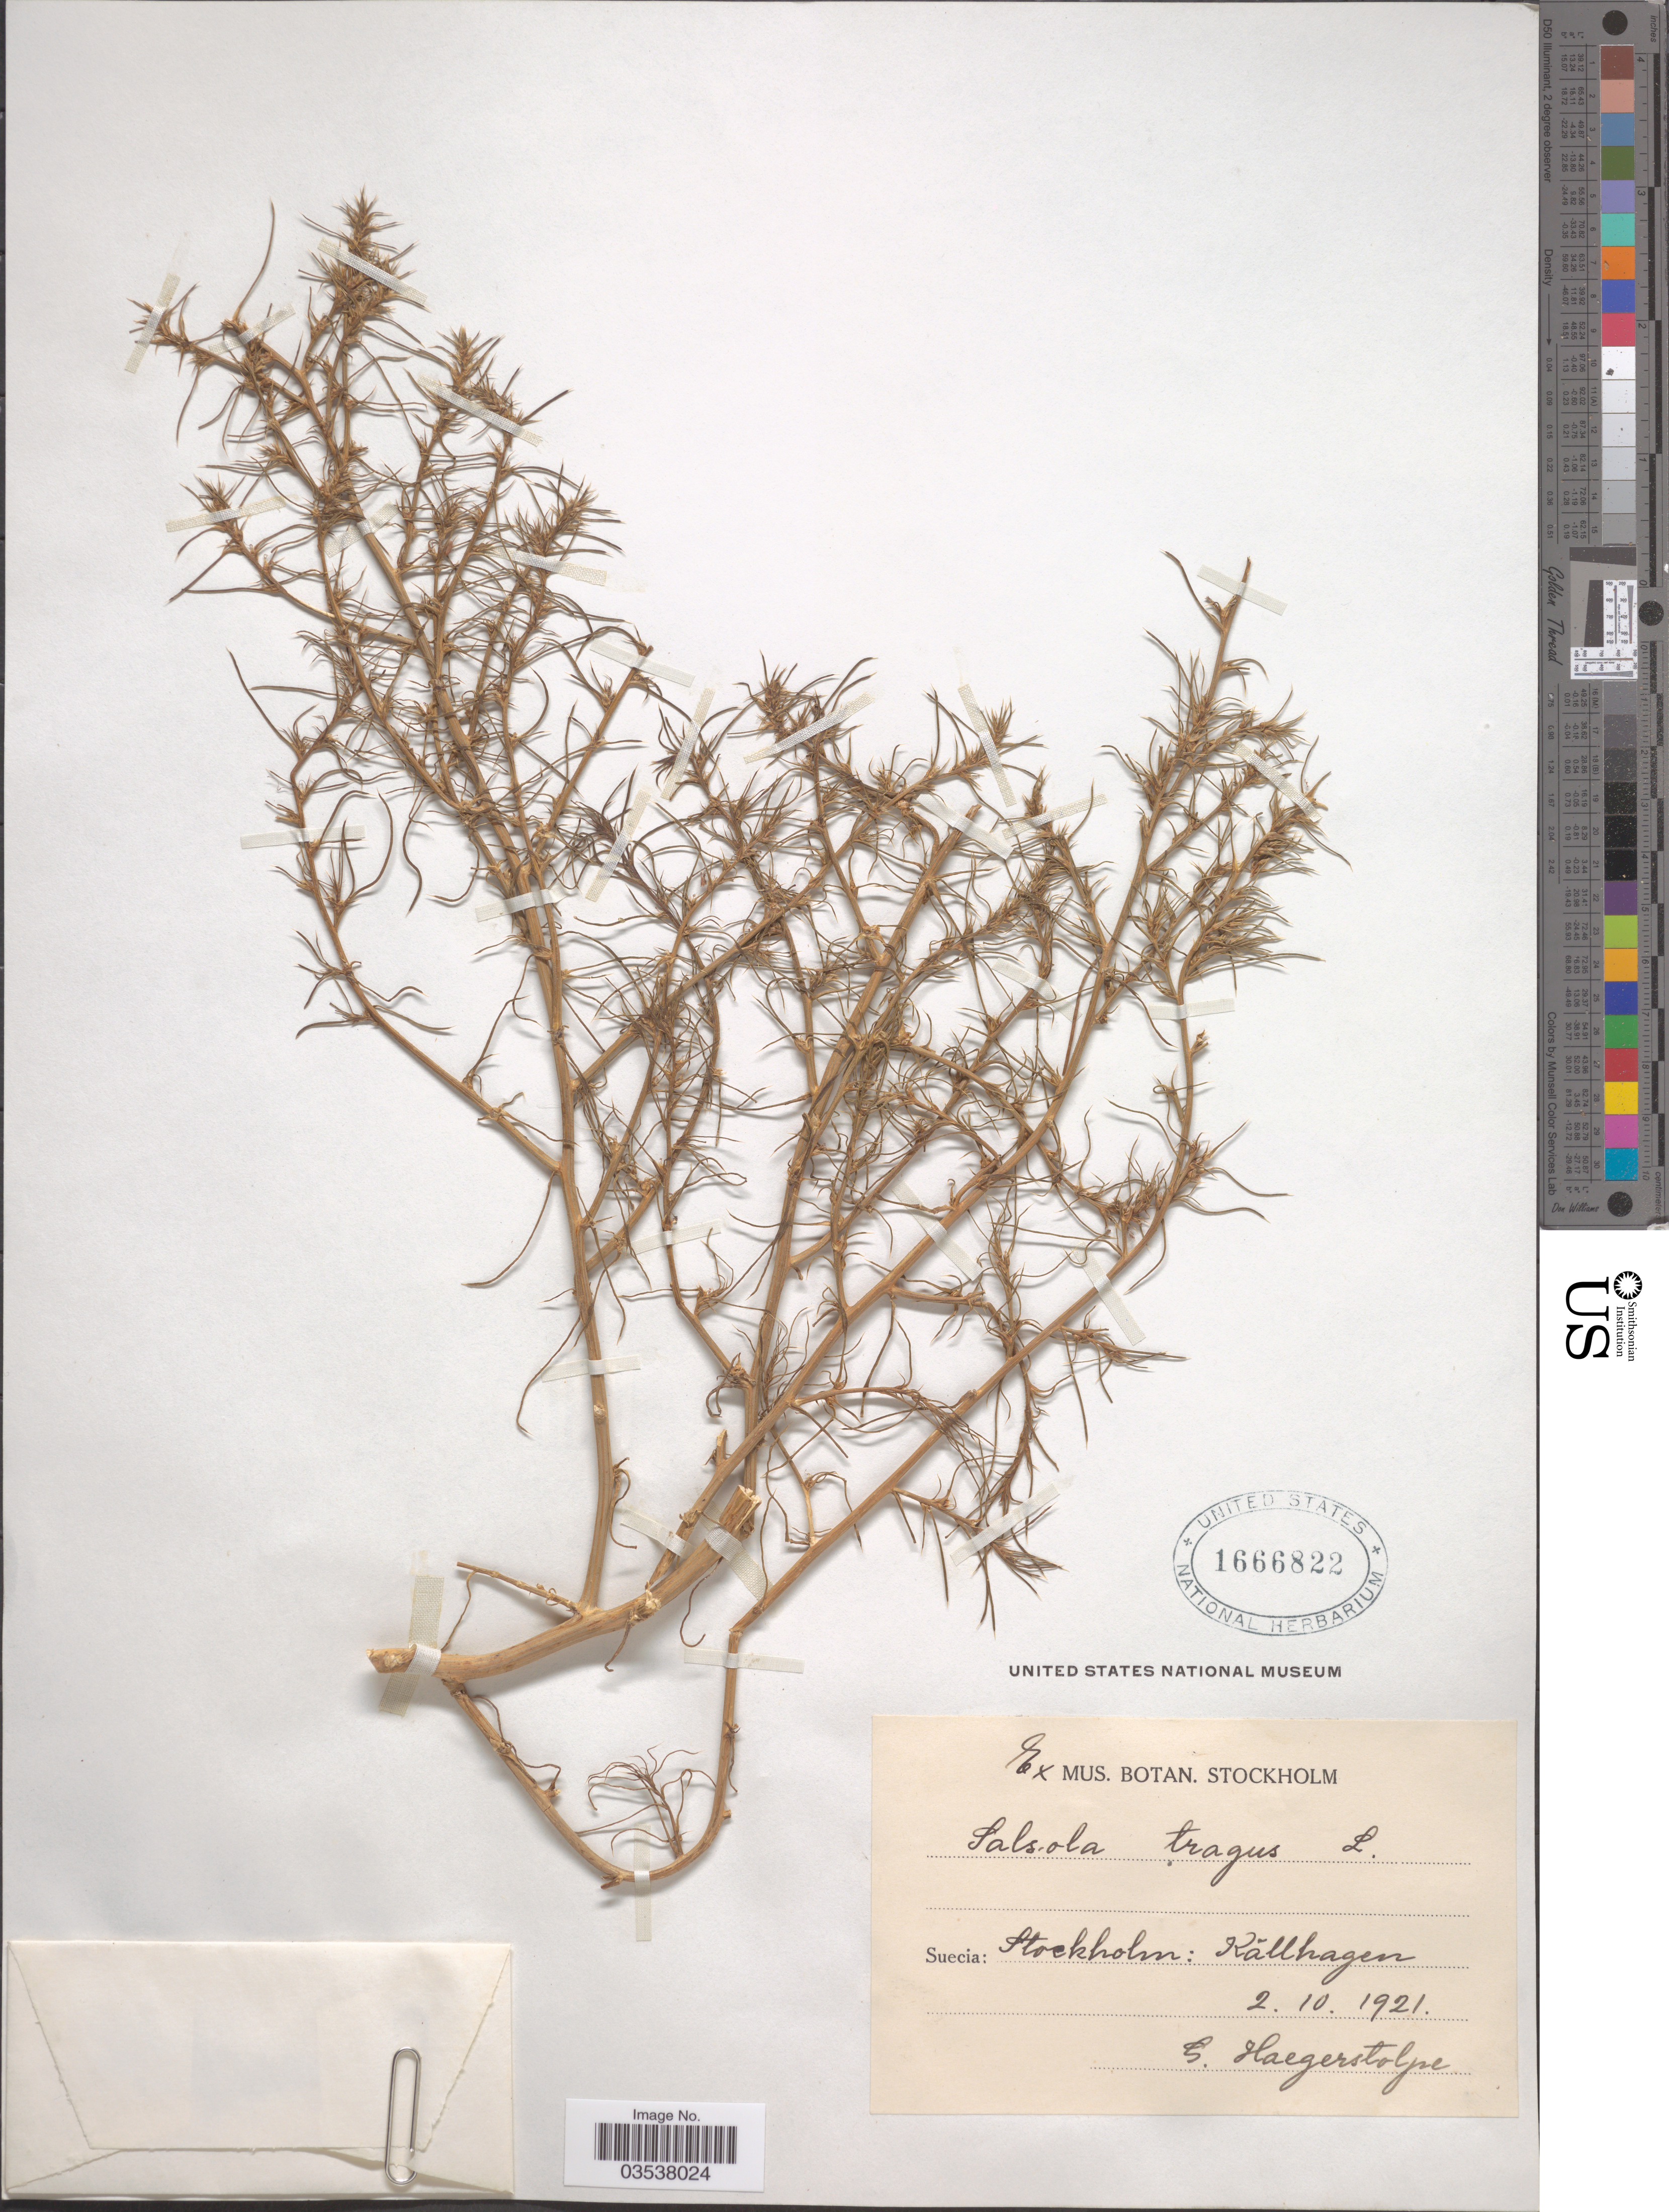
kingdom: Plantae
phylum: Tracheophyta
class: Magnoliopsida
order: Caryophyllales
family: Amaranthaceae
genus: Salsola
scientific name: Salsola tragus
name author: L.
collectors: G. Haegerstolpe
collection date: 1921-10-02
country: Sweden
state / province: Stockholm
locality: Suecia: Stockholm: Kállhagen.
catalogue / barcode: US 1666822